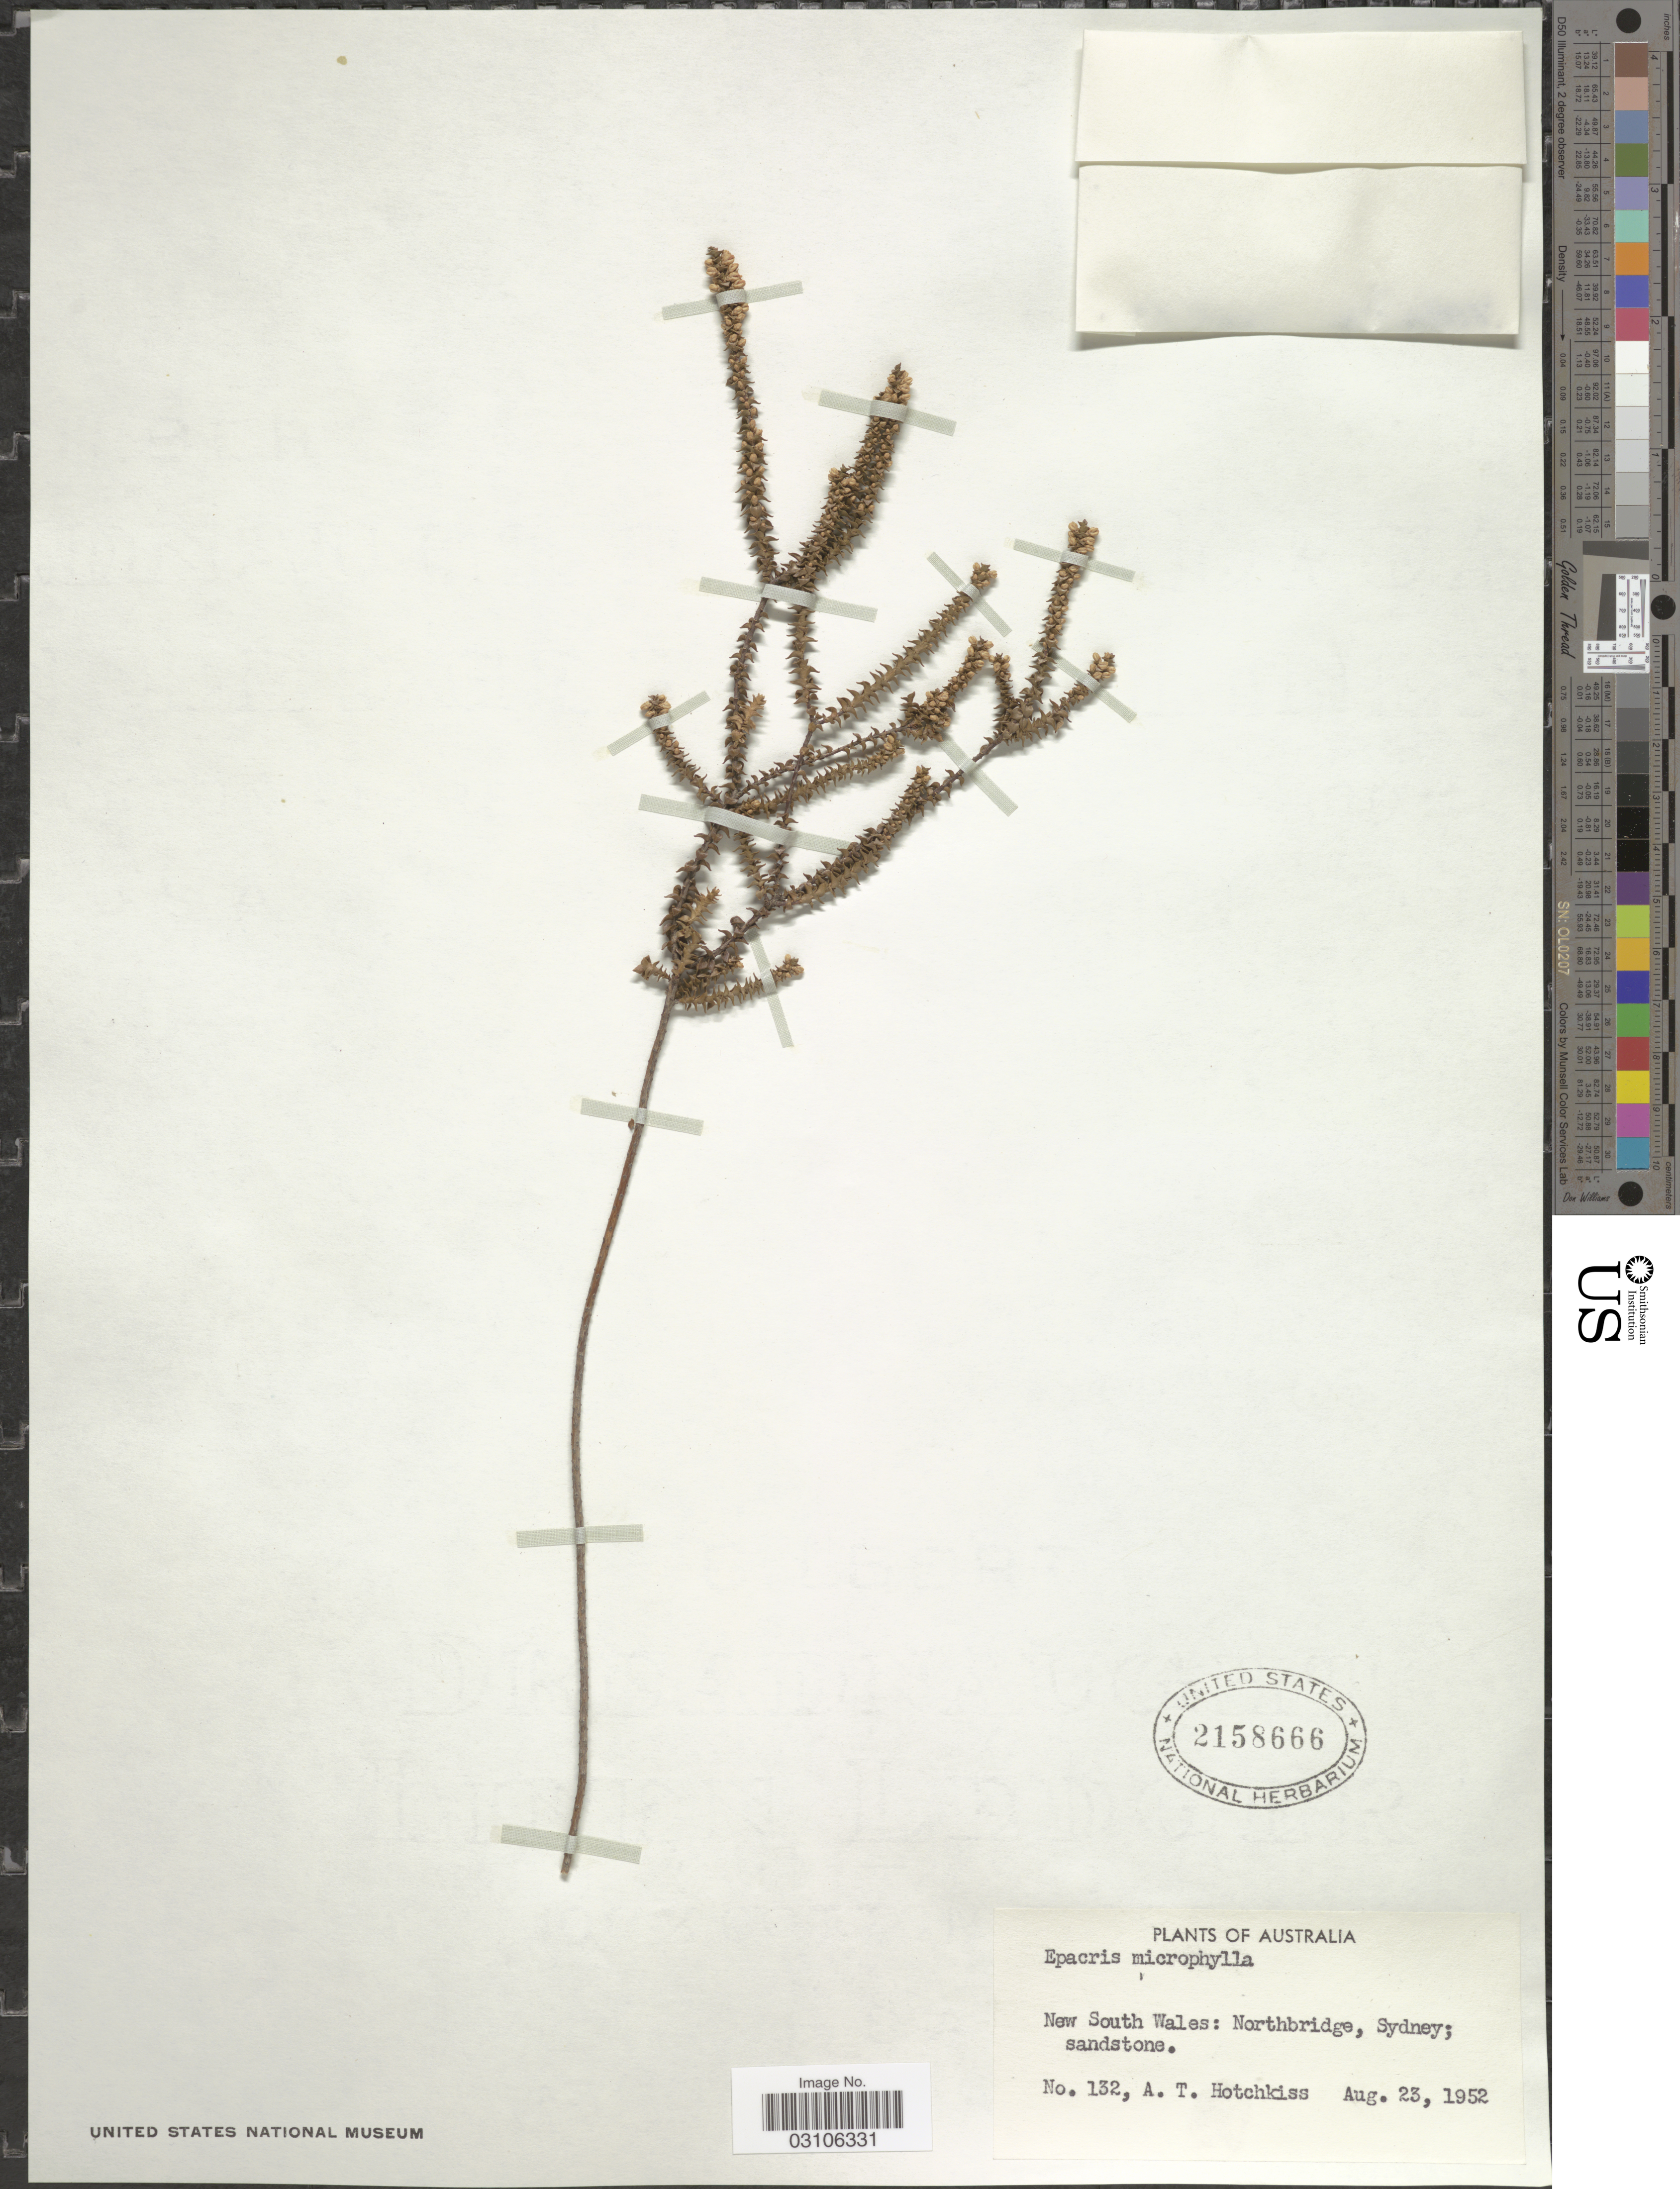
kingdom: Plantae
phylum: Tracheophyta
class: Magnoliopsida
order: Ericales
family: Ericaceae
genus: Epacris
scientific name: Epacris microphylla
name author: R. Br.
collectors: A. Hotchkiss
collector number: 132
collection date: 1952-08-23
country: Australia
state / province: New South Wales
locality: Northbridge, Sydney.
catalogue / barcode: US 2158666